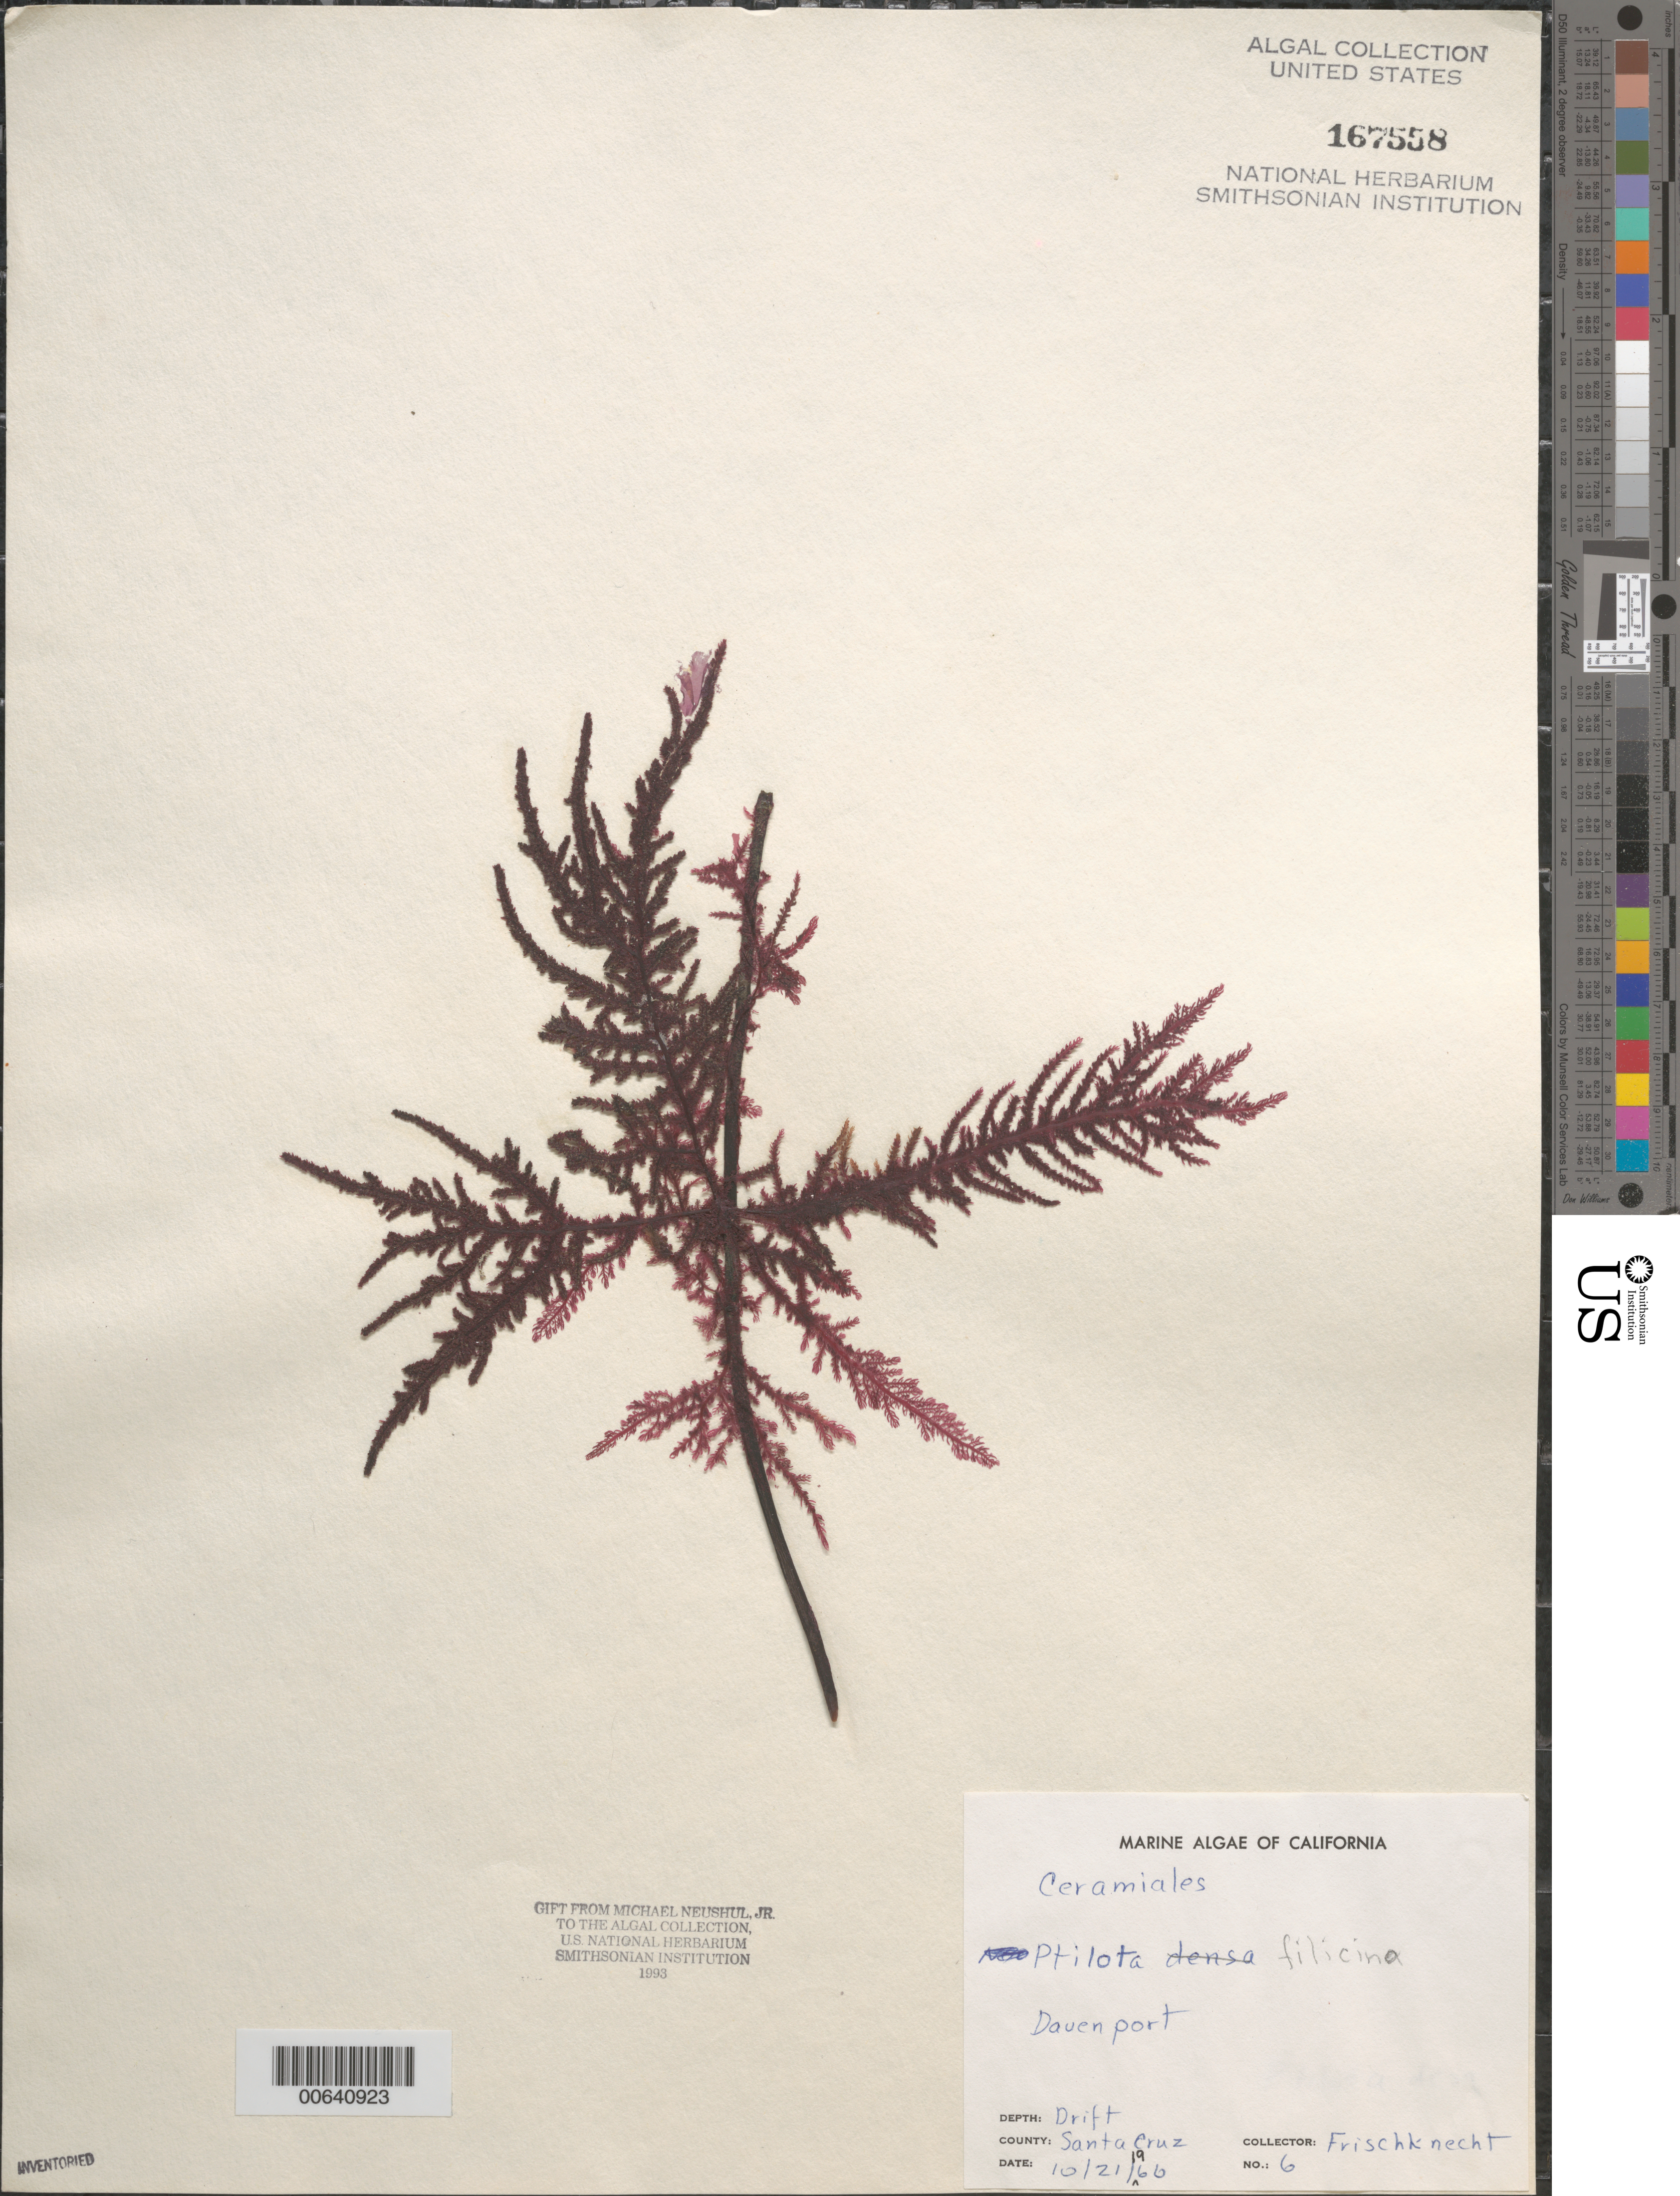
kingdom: Plantae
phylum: Rhodophyta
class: Florideophyceae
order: Ceramiales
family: Wrangeliaceae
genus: Ptilota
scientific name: Ptilota filicina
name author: J. Agardh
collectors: -. Frischknecht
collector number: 6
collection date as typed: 21 Oct 1966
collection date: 1966-10-21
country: United States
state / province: California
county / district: Santa Cruz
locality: Davenport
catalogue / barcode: US 167558